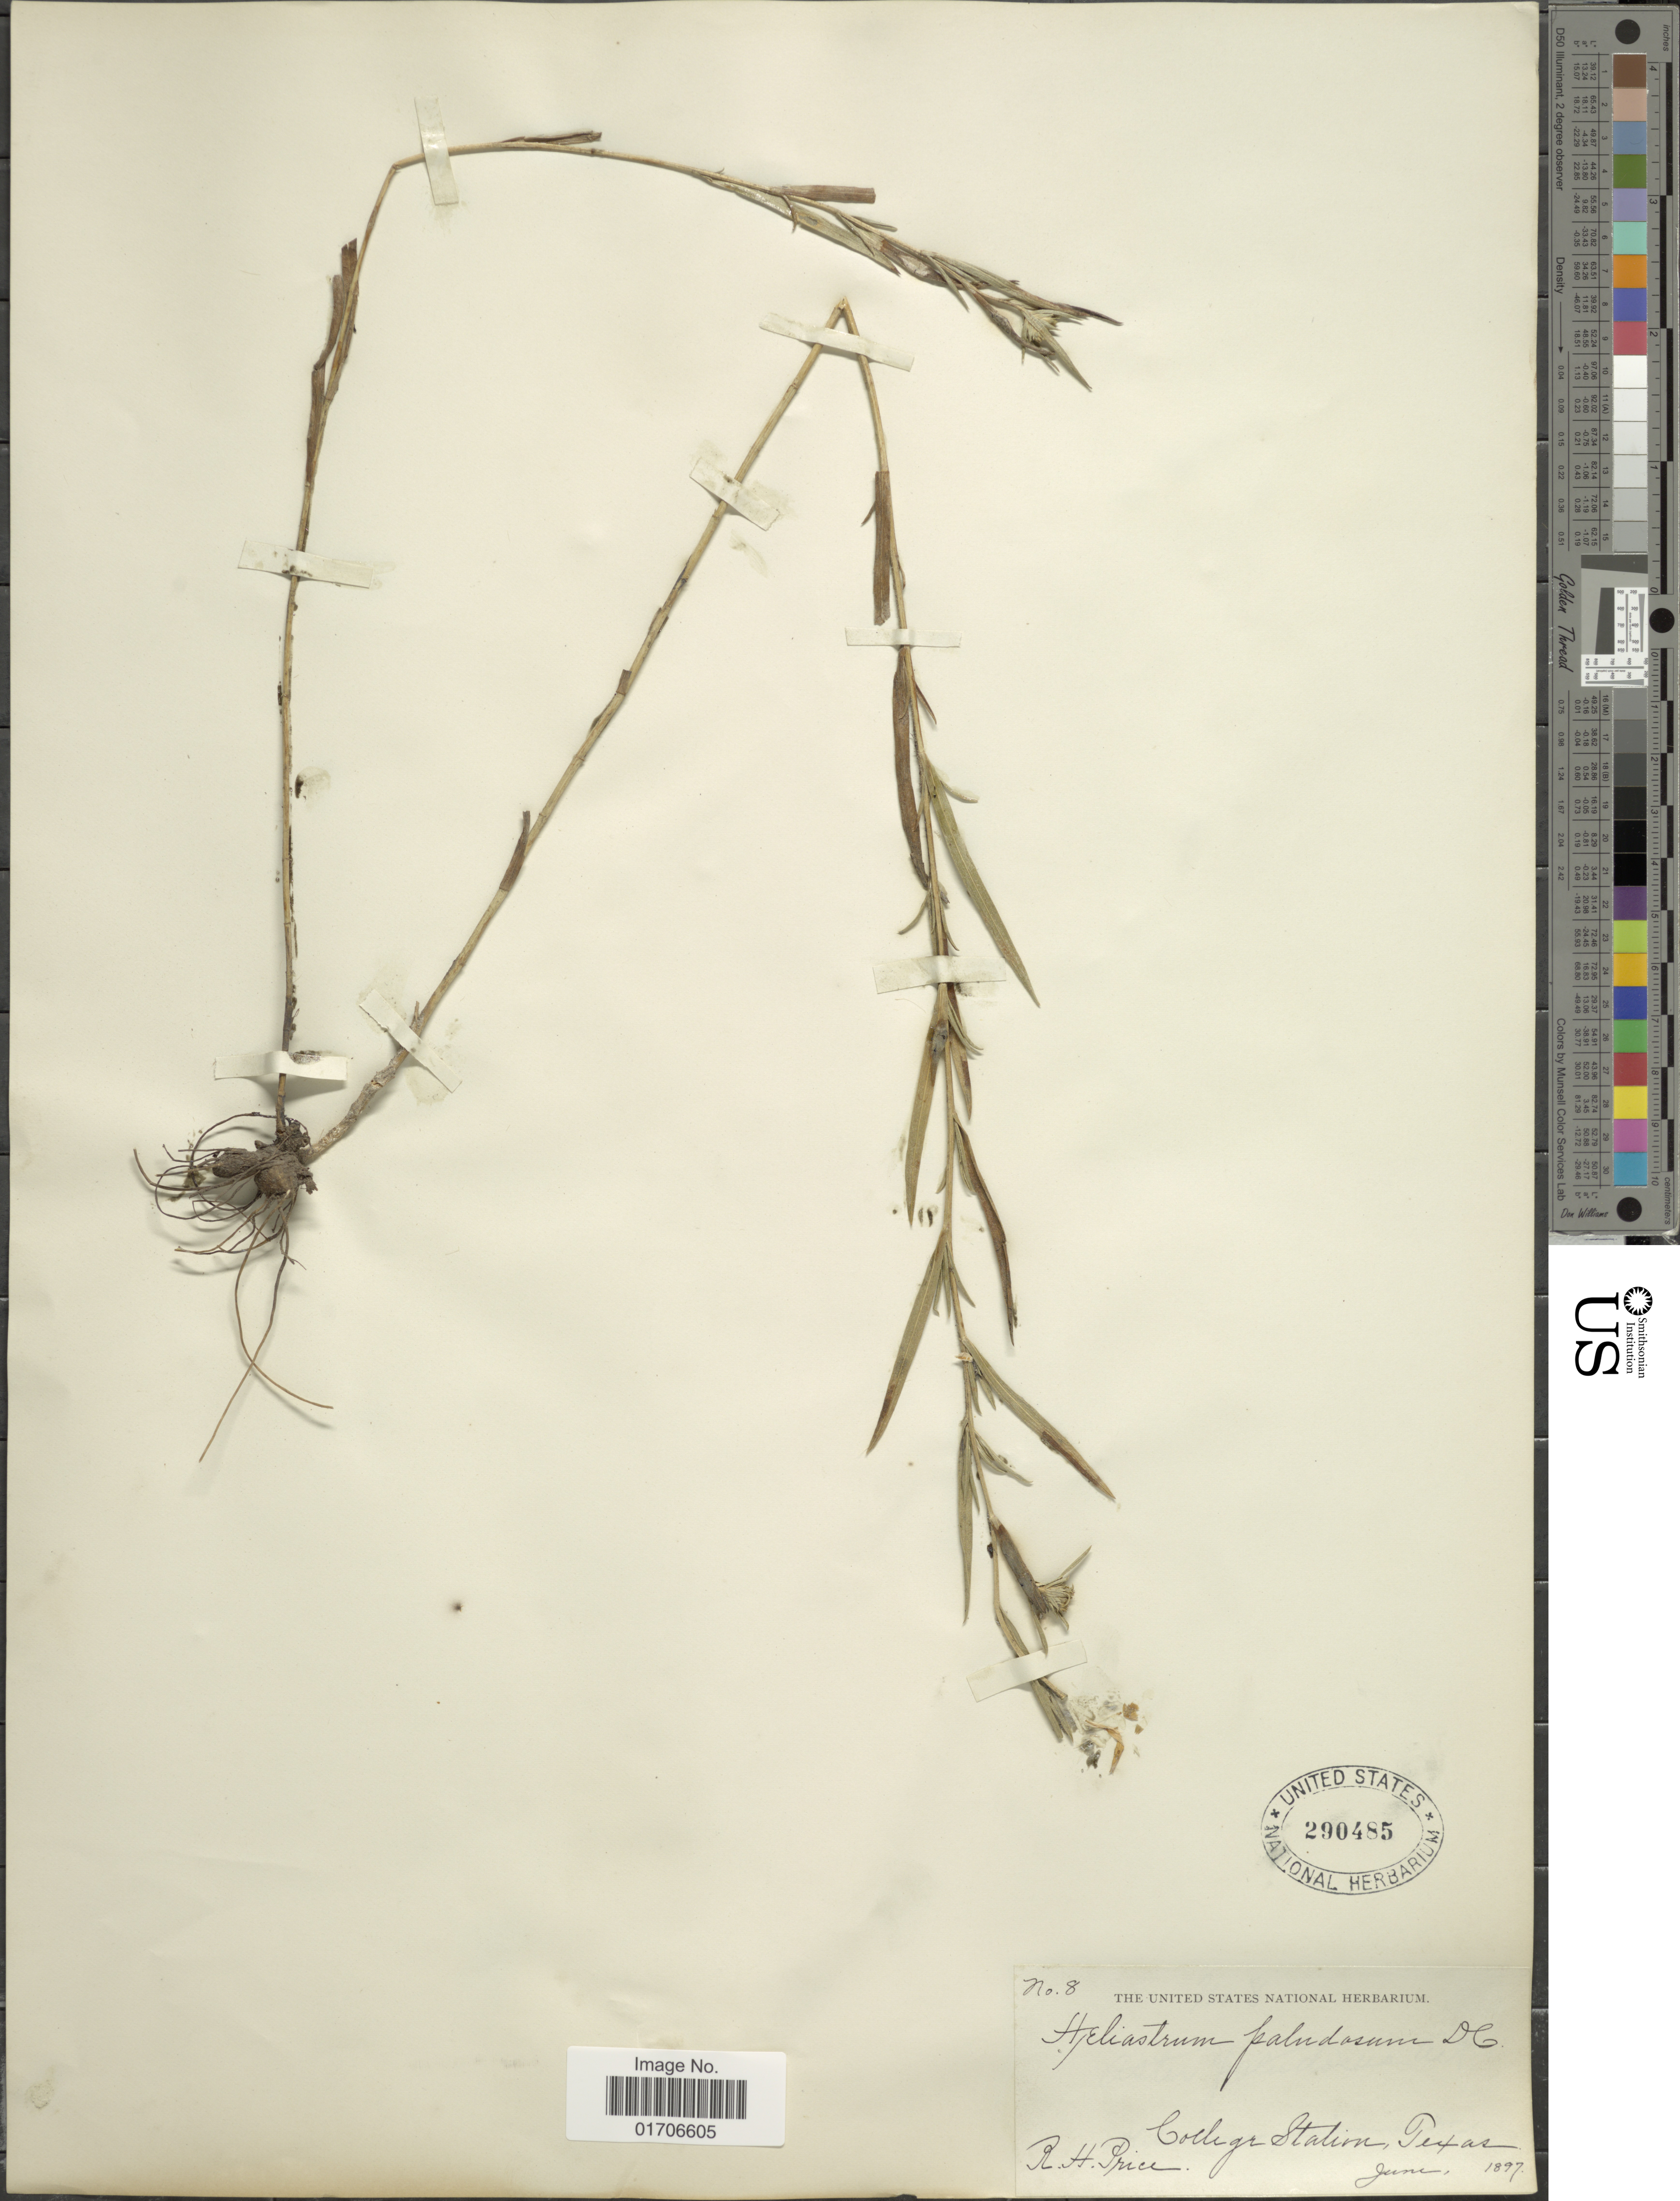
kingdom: Plantae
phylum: Tracheophyta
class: Magnoliopsida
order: Asterales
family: Asteraceae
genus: Eurybia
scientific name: Eurybia paludosa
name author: (Aiton) G.L. Nesom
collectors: R. Price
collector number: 8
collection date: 1897-06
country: United States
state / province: Texas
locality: College Station, Texas.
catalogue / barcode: US 290485